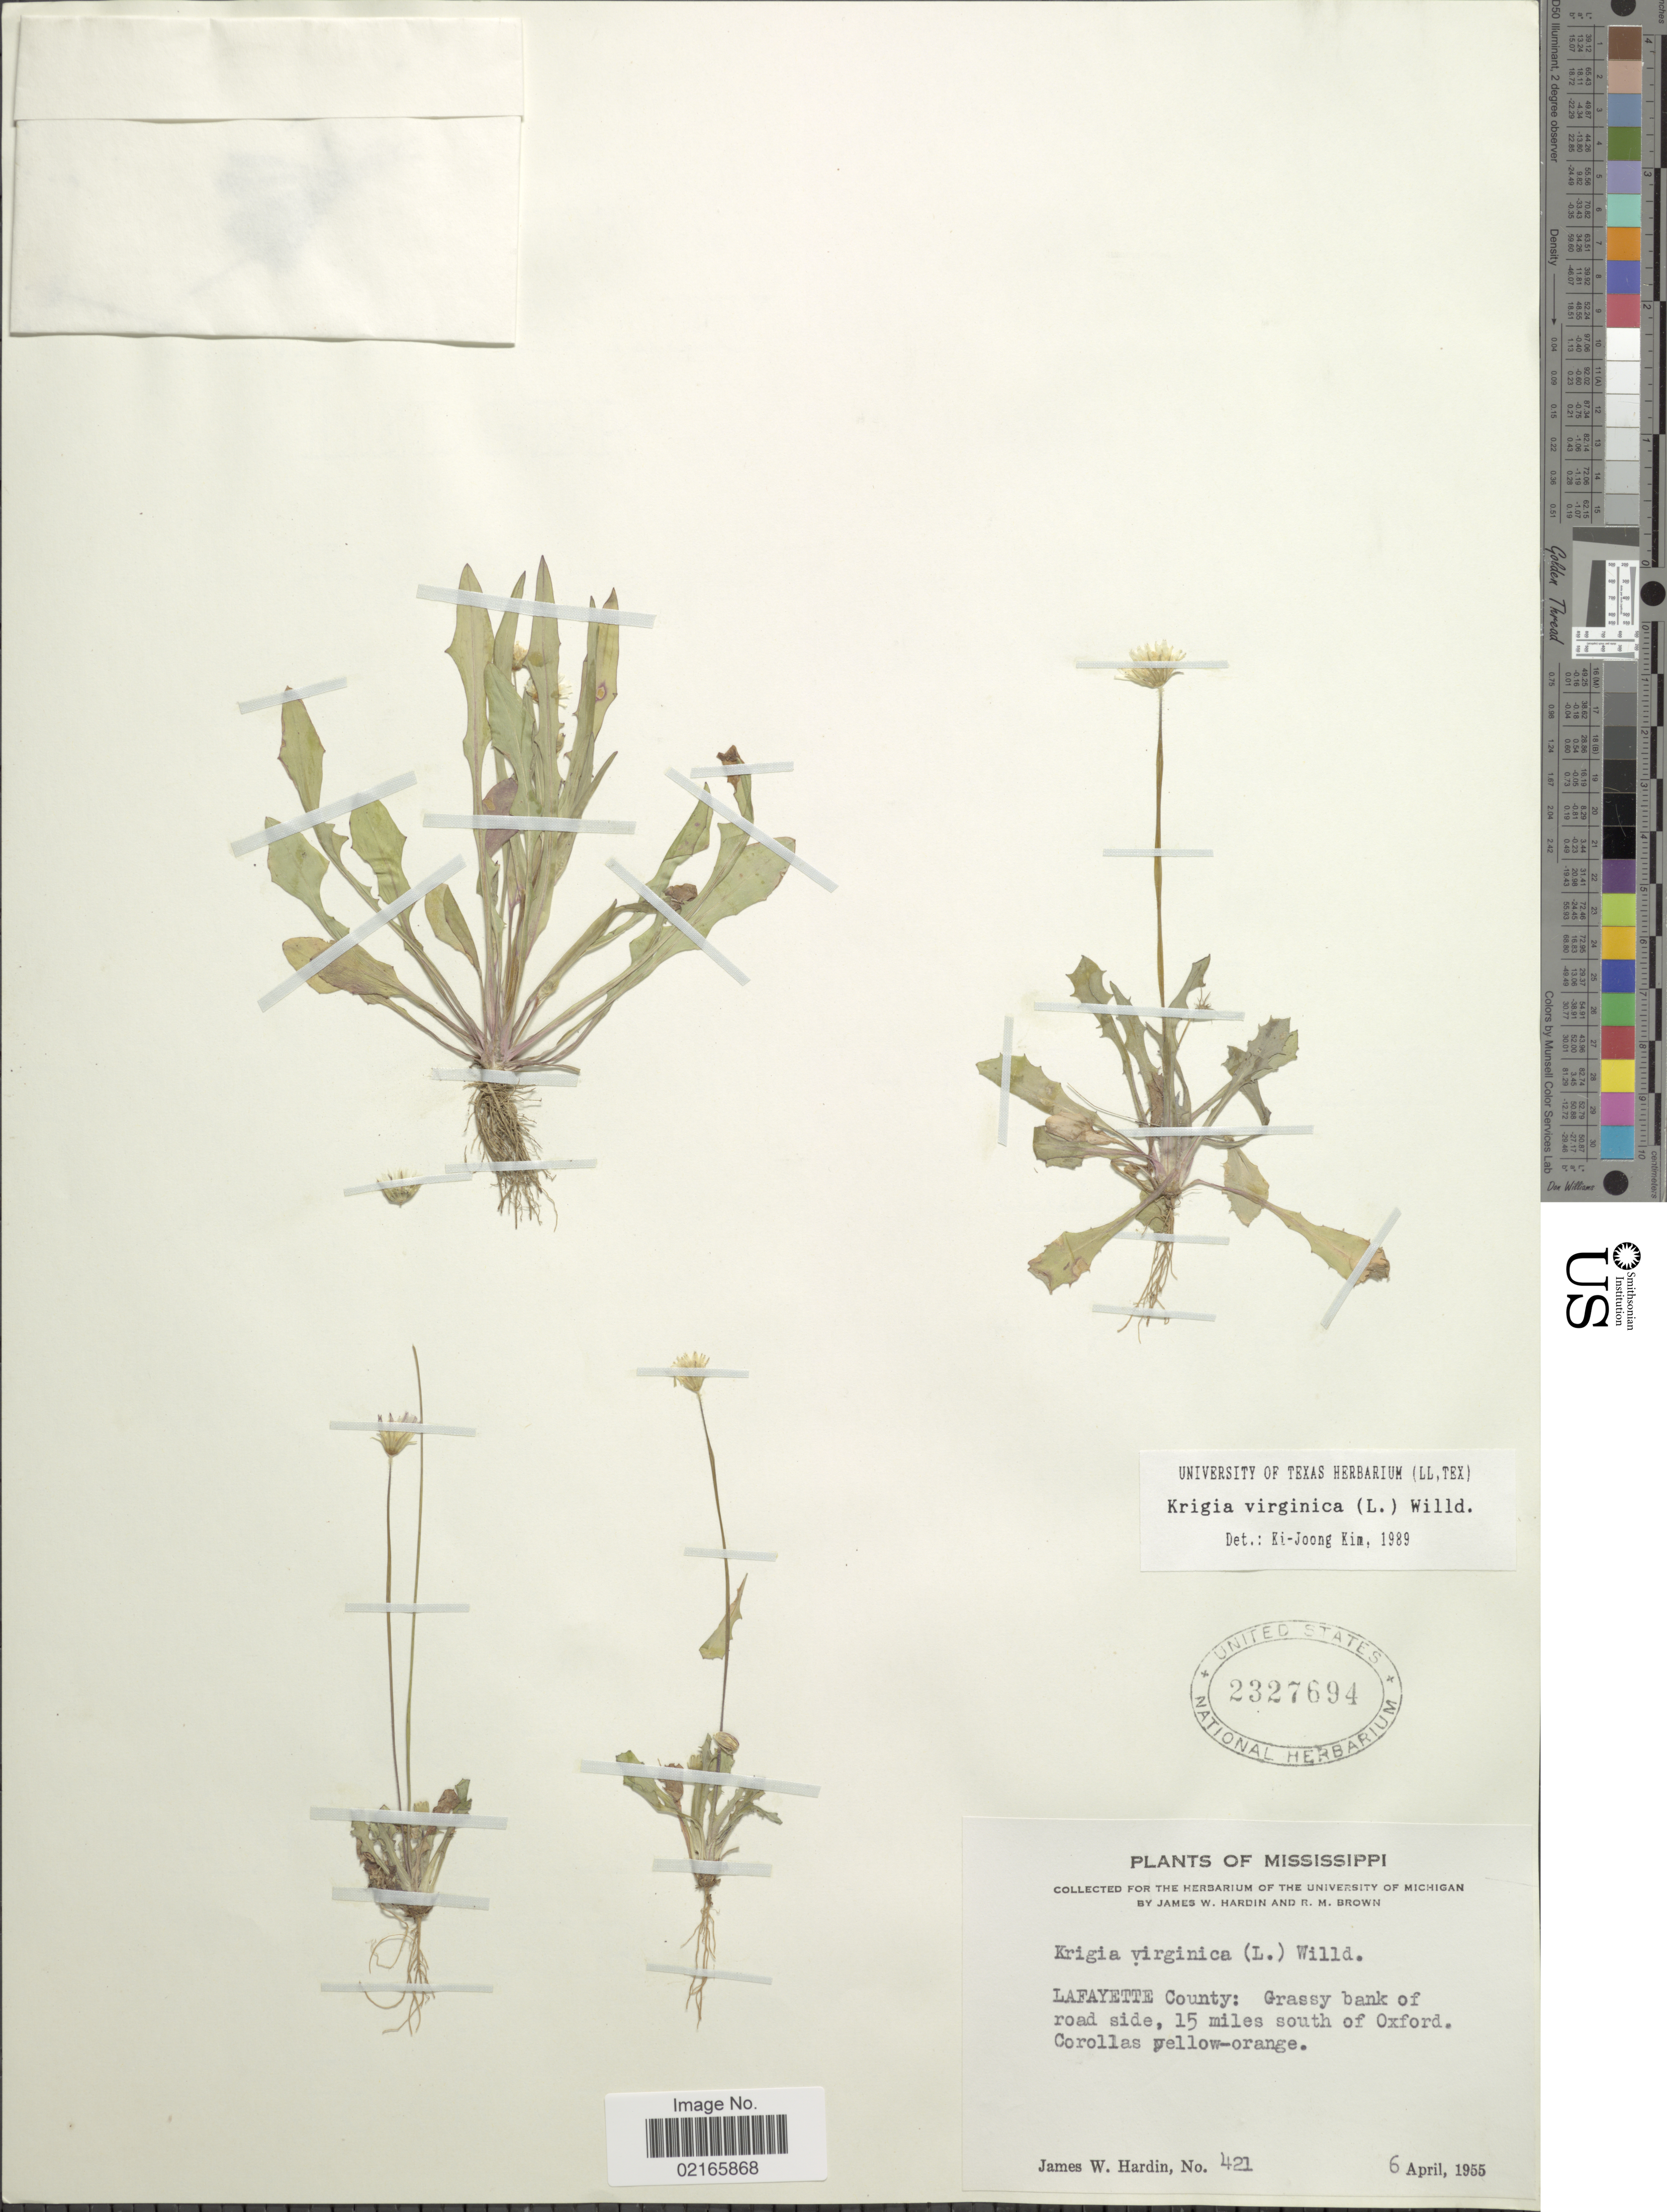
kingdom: Plantae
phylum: Tracheophyta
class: Magnoliopsida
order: Asterales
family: Asteraceae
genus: Krigia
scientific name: Krigia virginica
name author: (L.) Willd.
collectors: J. W. Hardin & R. M. Brown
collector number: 421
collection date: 1955-04-06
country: United States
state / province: Mississippi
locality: Lafayette County: grassy bank of road side, 15 miles south of Oxford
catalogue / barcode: US 2327694